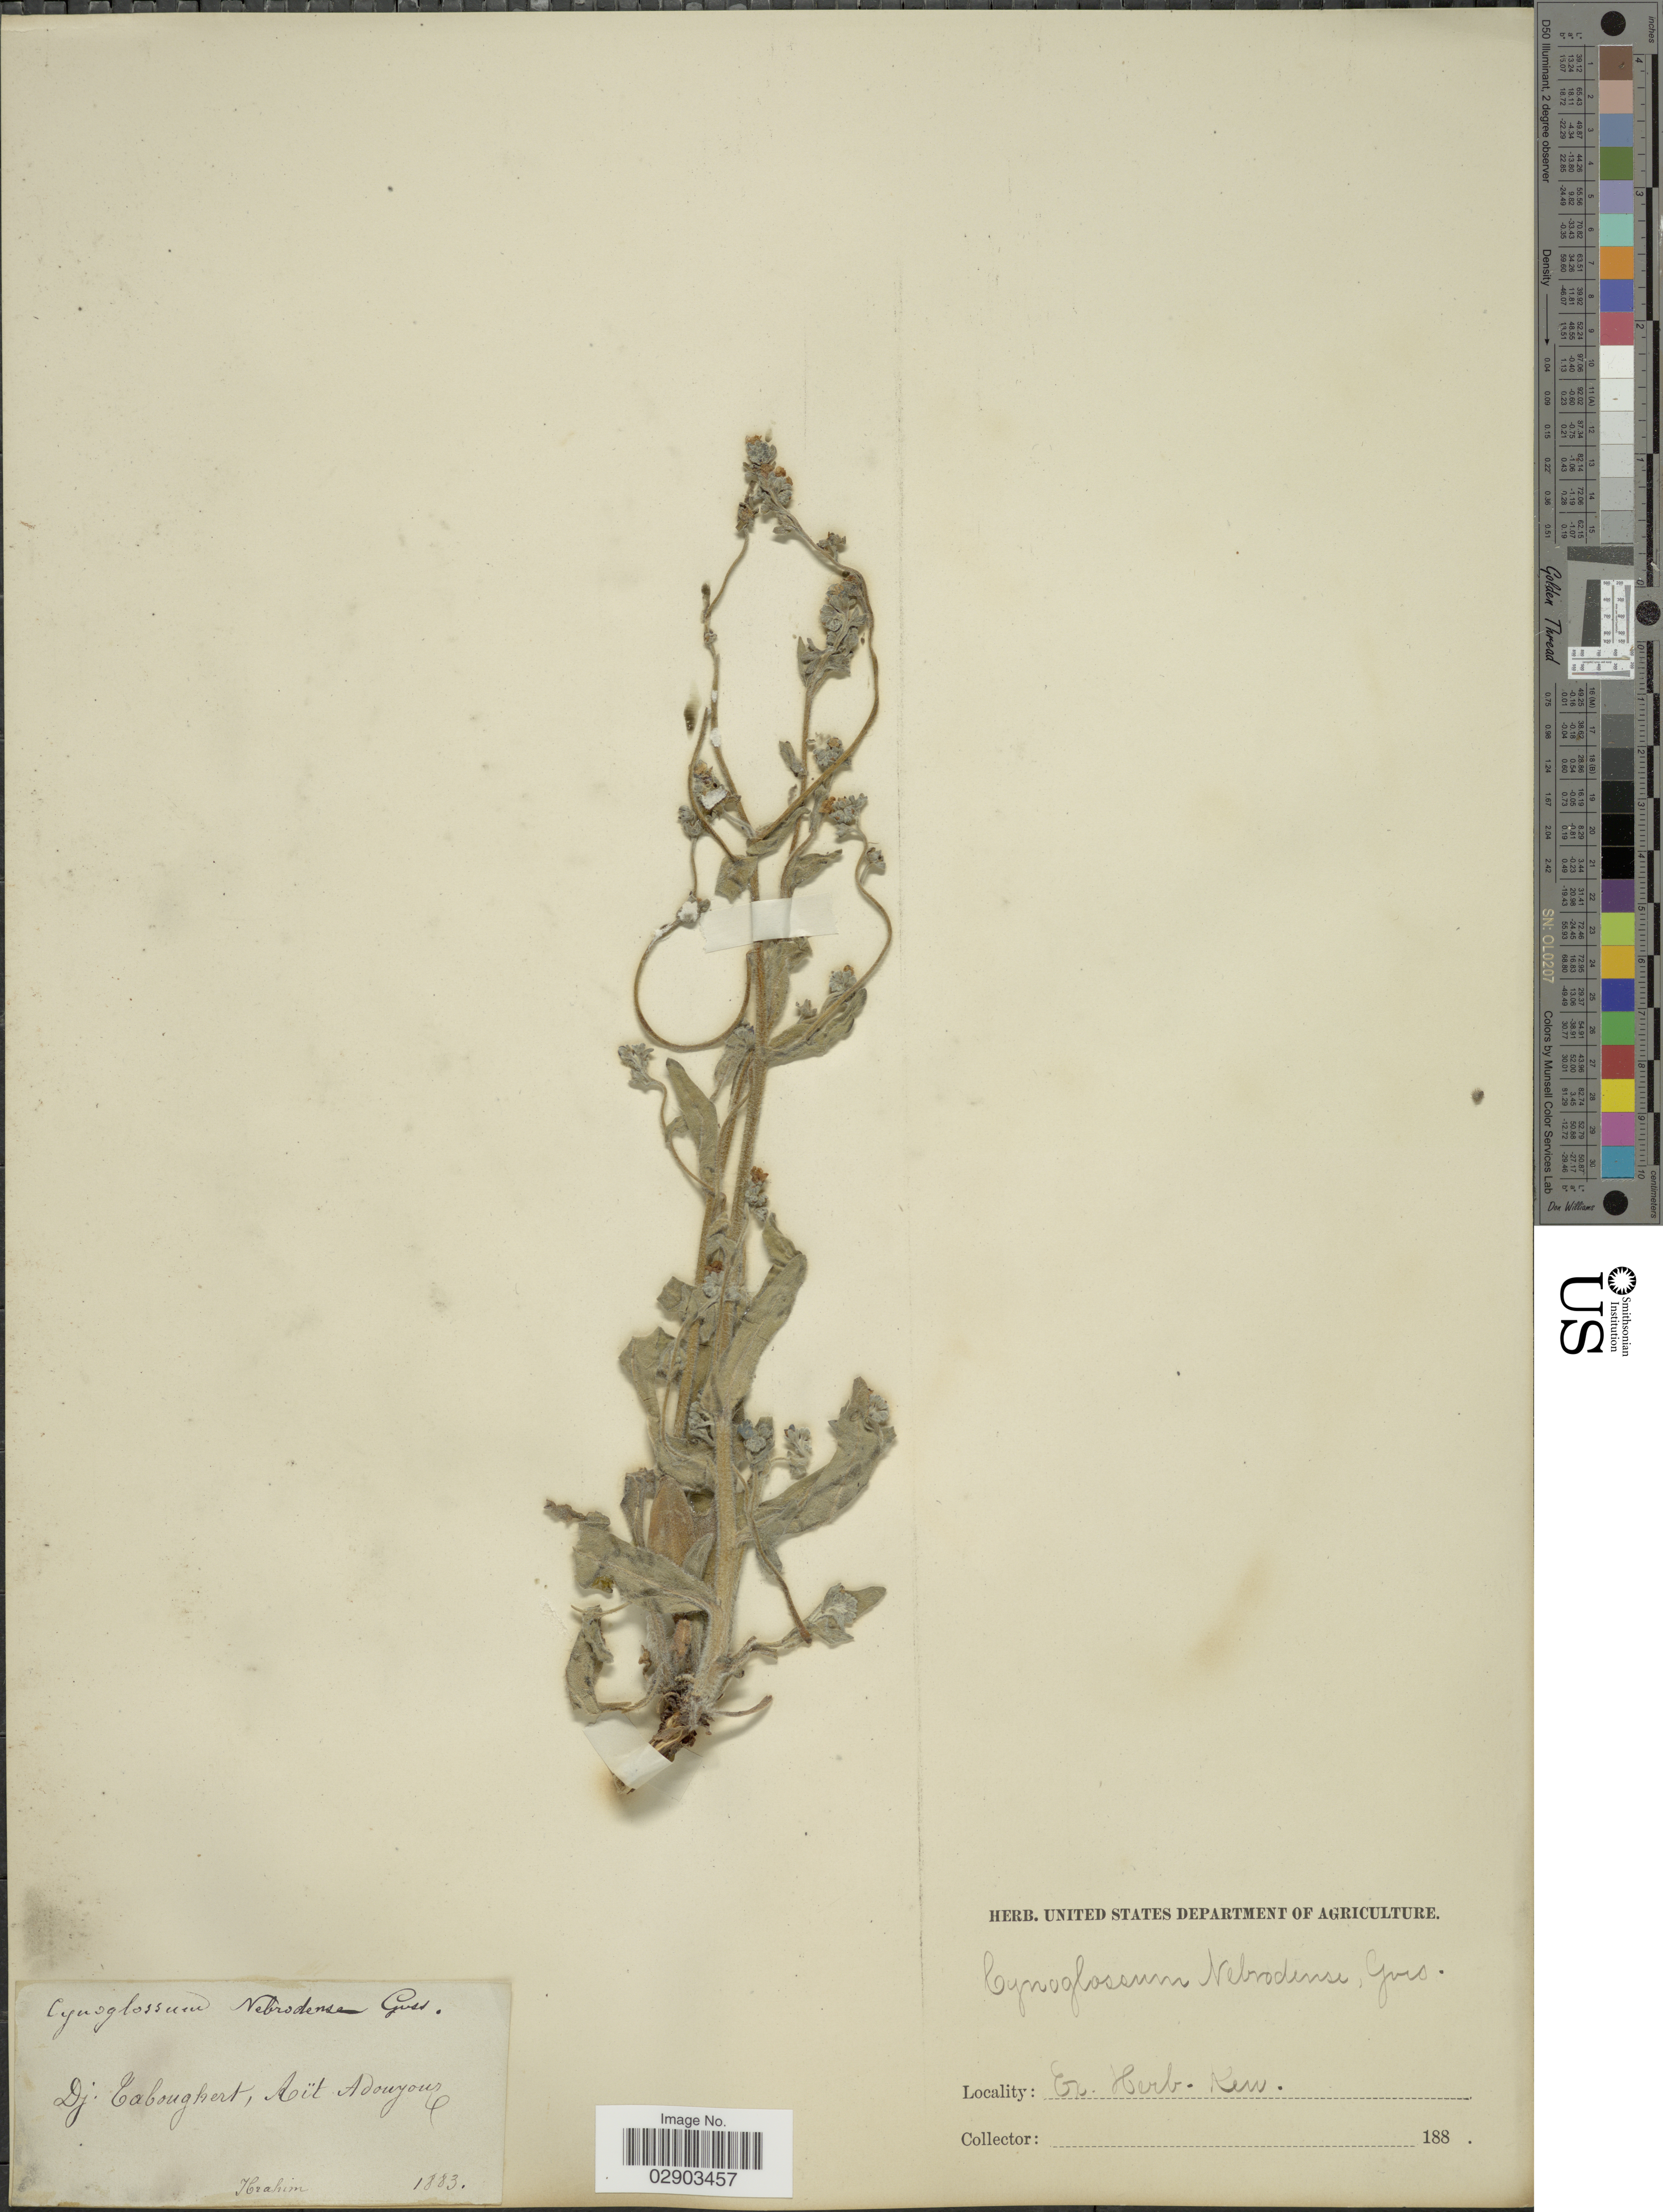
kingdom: Plantae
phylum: Tracheophyta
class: Magnoliopsida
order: Boraginales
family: Boraginaceae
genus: Cynoglossum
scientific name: Cynoglossum nebrodense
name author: Gussone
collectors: -. Ibrahim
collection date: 1883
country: Morocco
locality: Dj. Taboughert, Aït Adouyous. [interpreted]